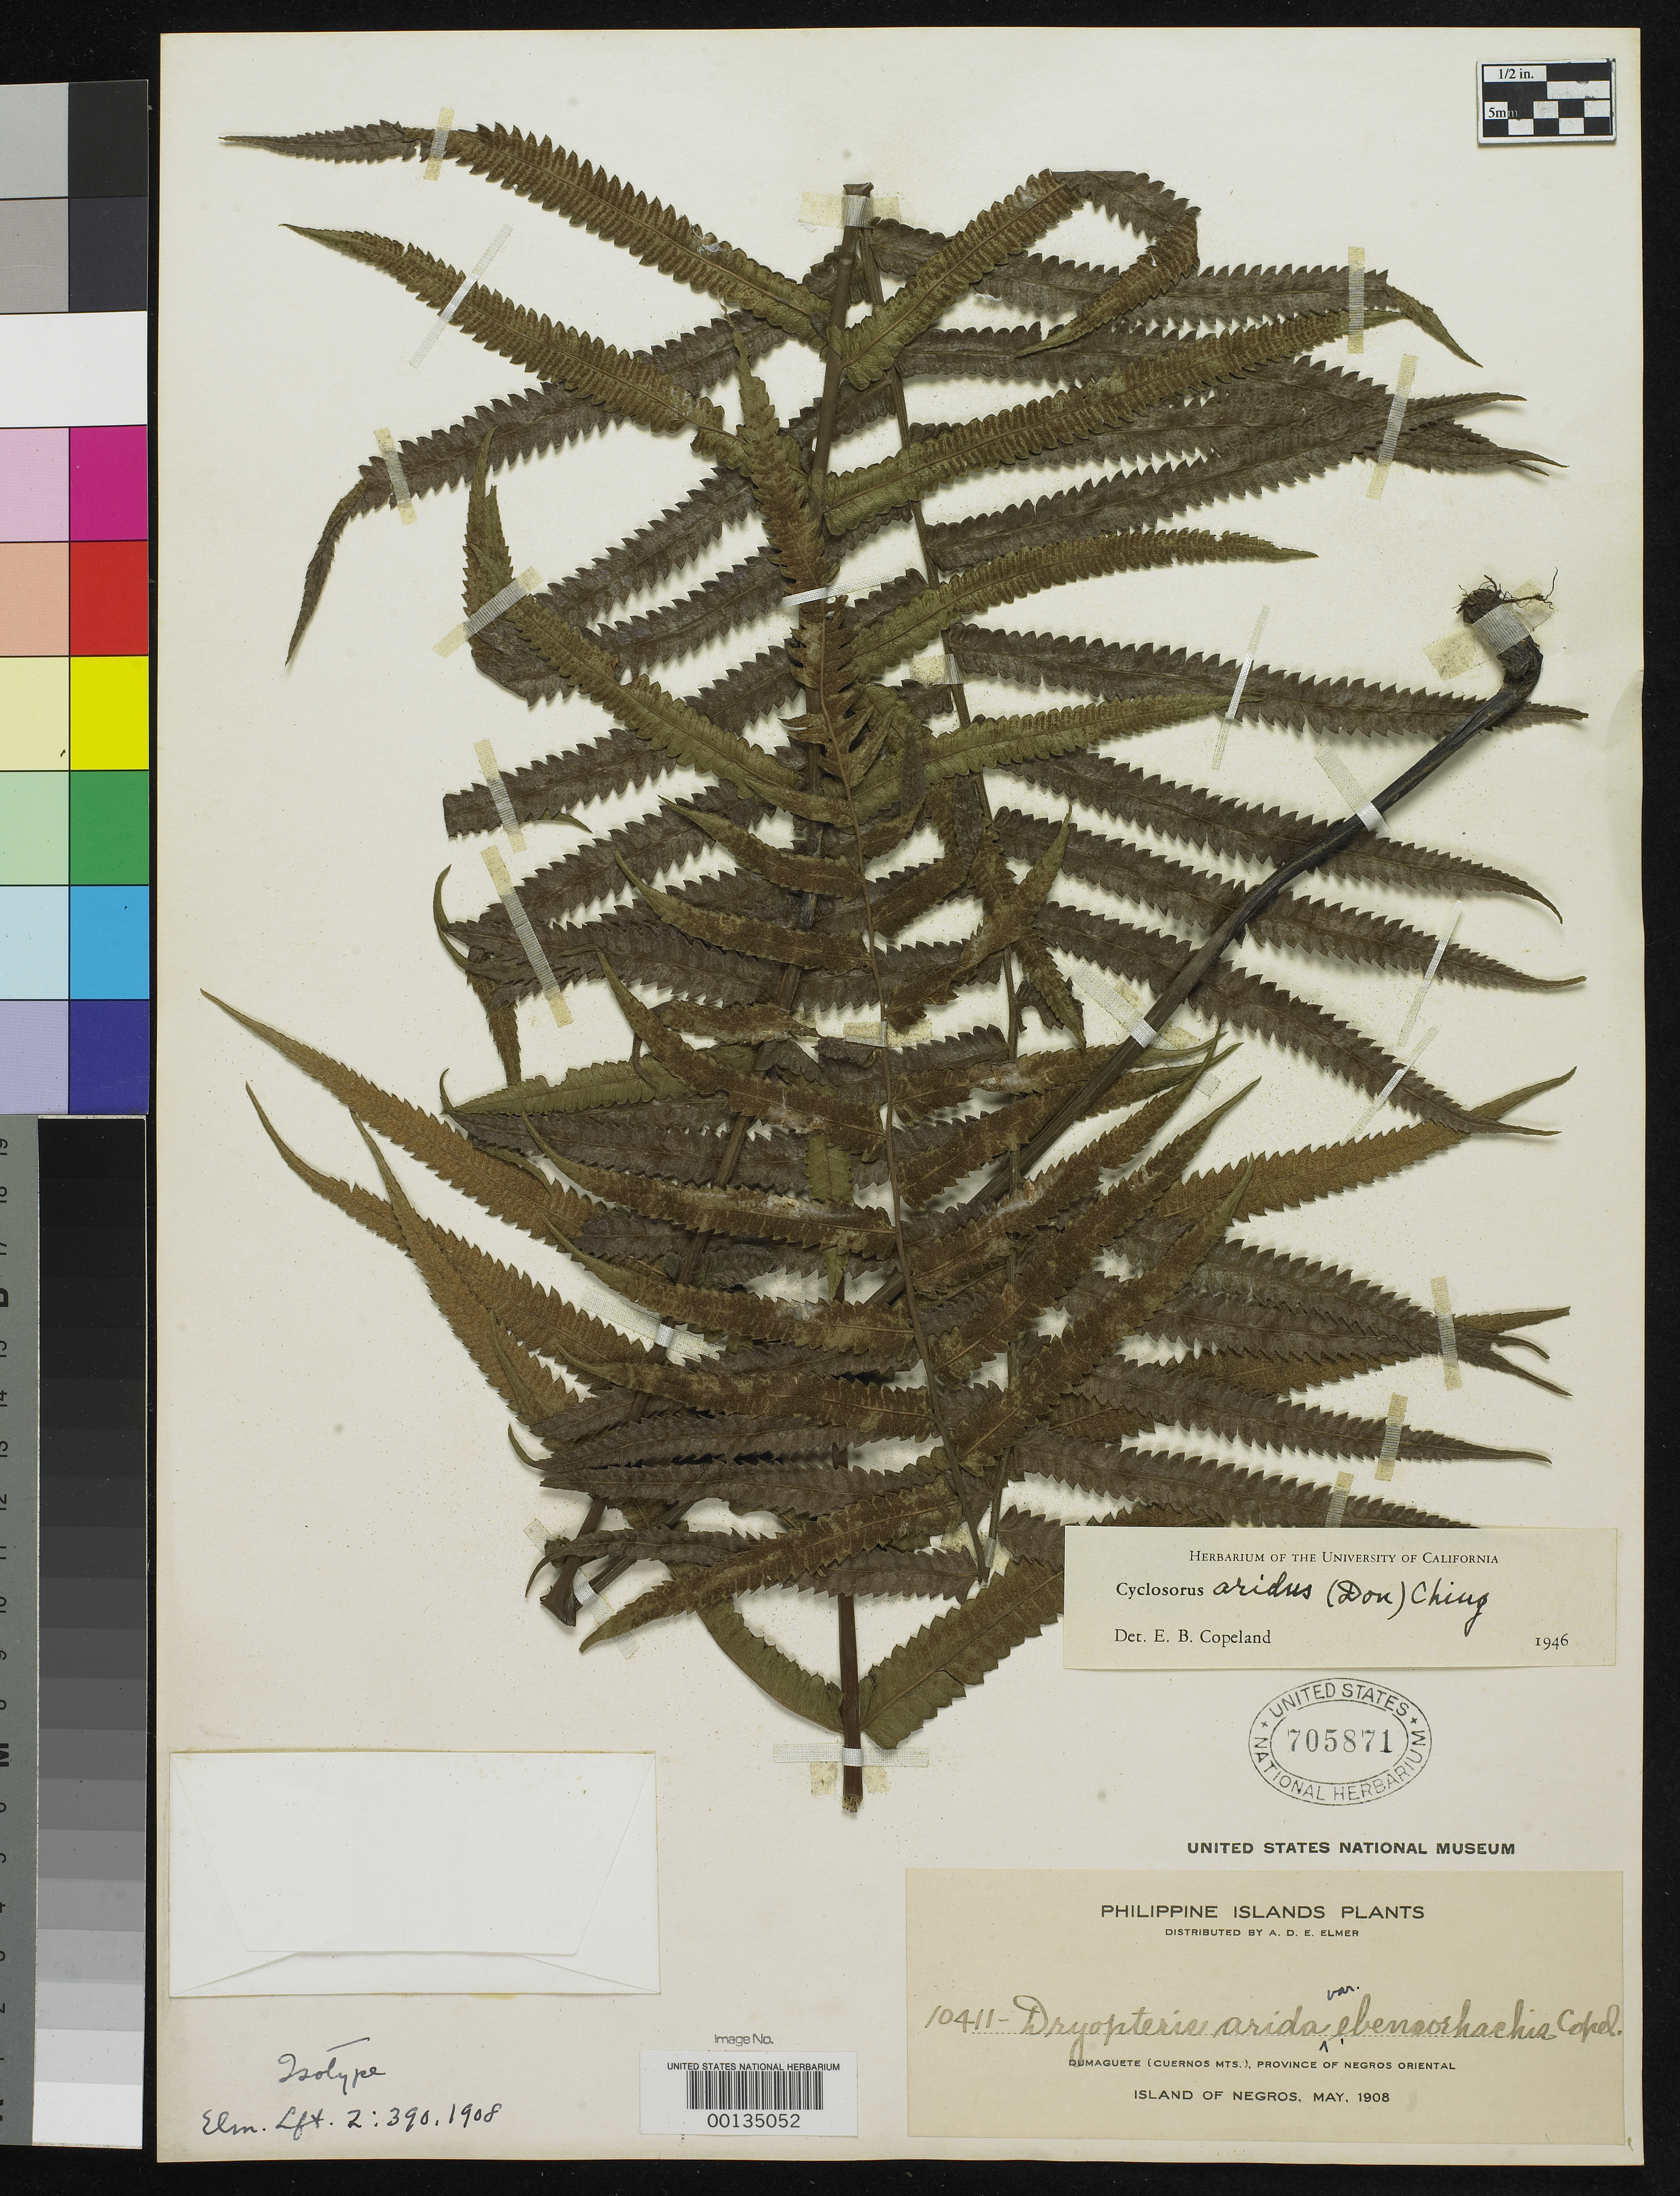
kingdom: Plantae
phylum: Tracheophyta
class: Polypodiopsida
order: Polypodiales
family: Dryopteridaceae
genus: Dryopteris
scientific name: Dryopteris arida var. ebeneorhachis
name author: Copel. in Elmer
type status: Isotype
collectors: A. D. E. Elmer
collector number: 10411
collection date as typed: May 1908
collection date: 1908-05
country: Philippines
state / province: Central Visayas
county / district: Negros Oriental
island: Negros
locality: Dumaguete, Cuernos Mountains.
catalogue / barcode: US 705871